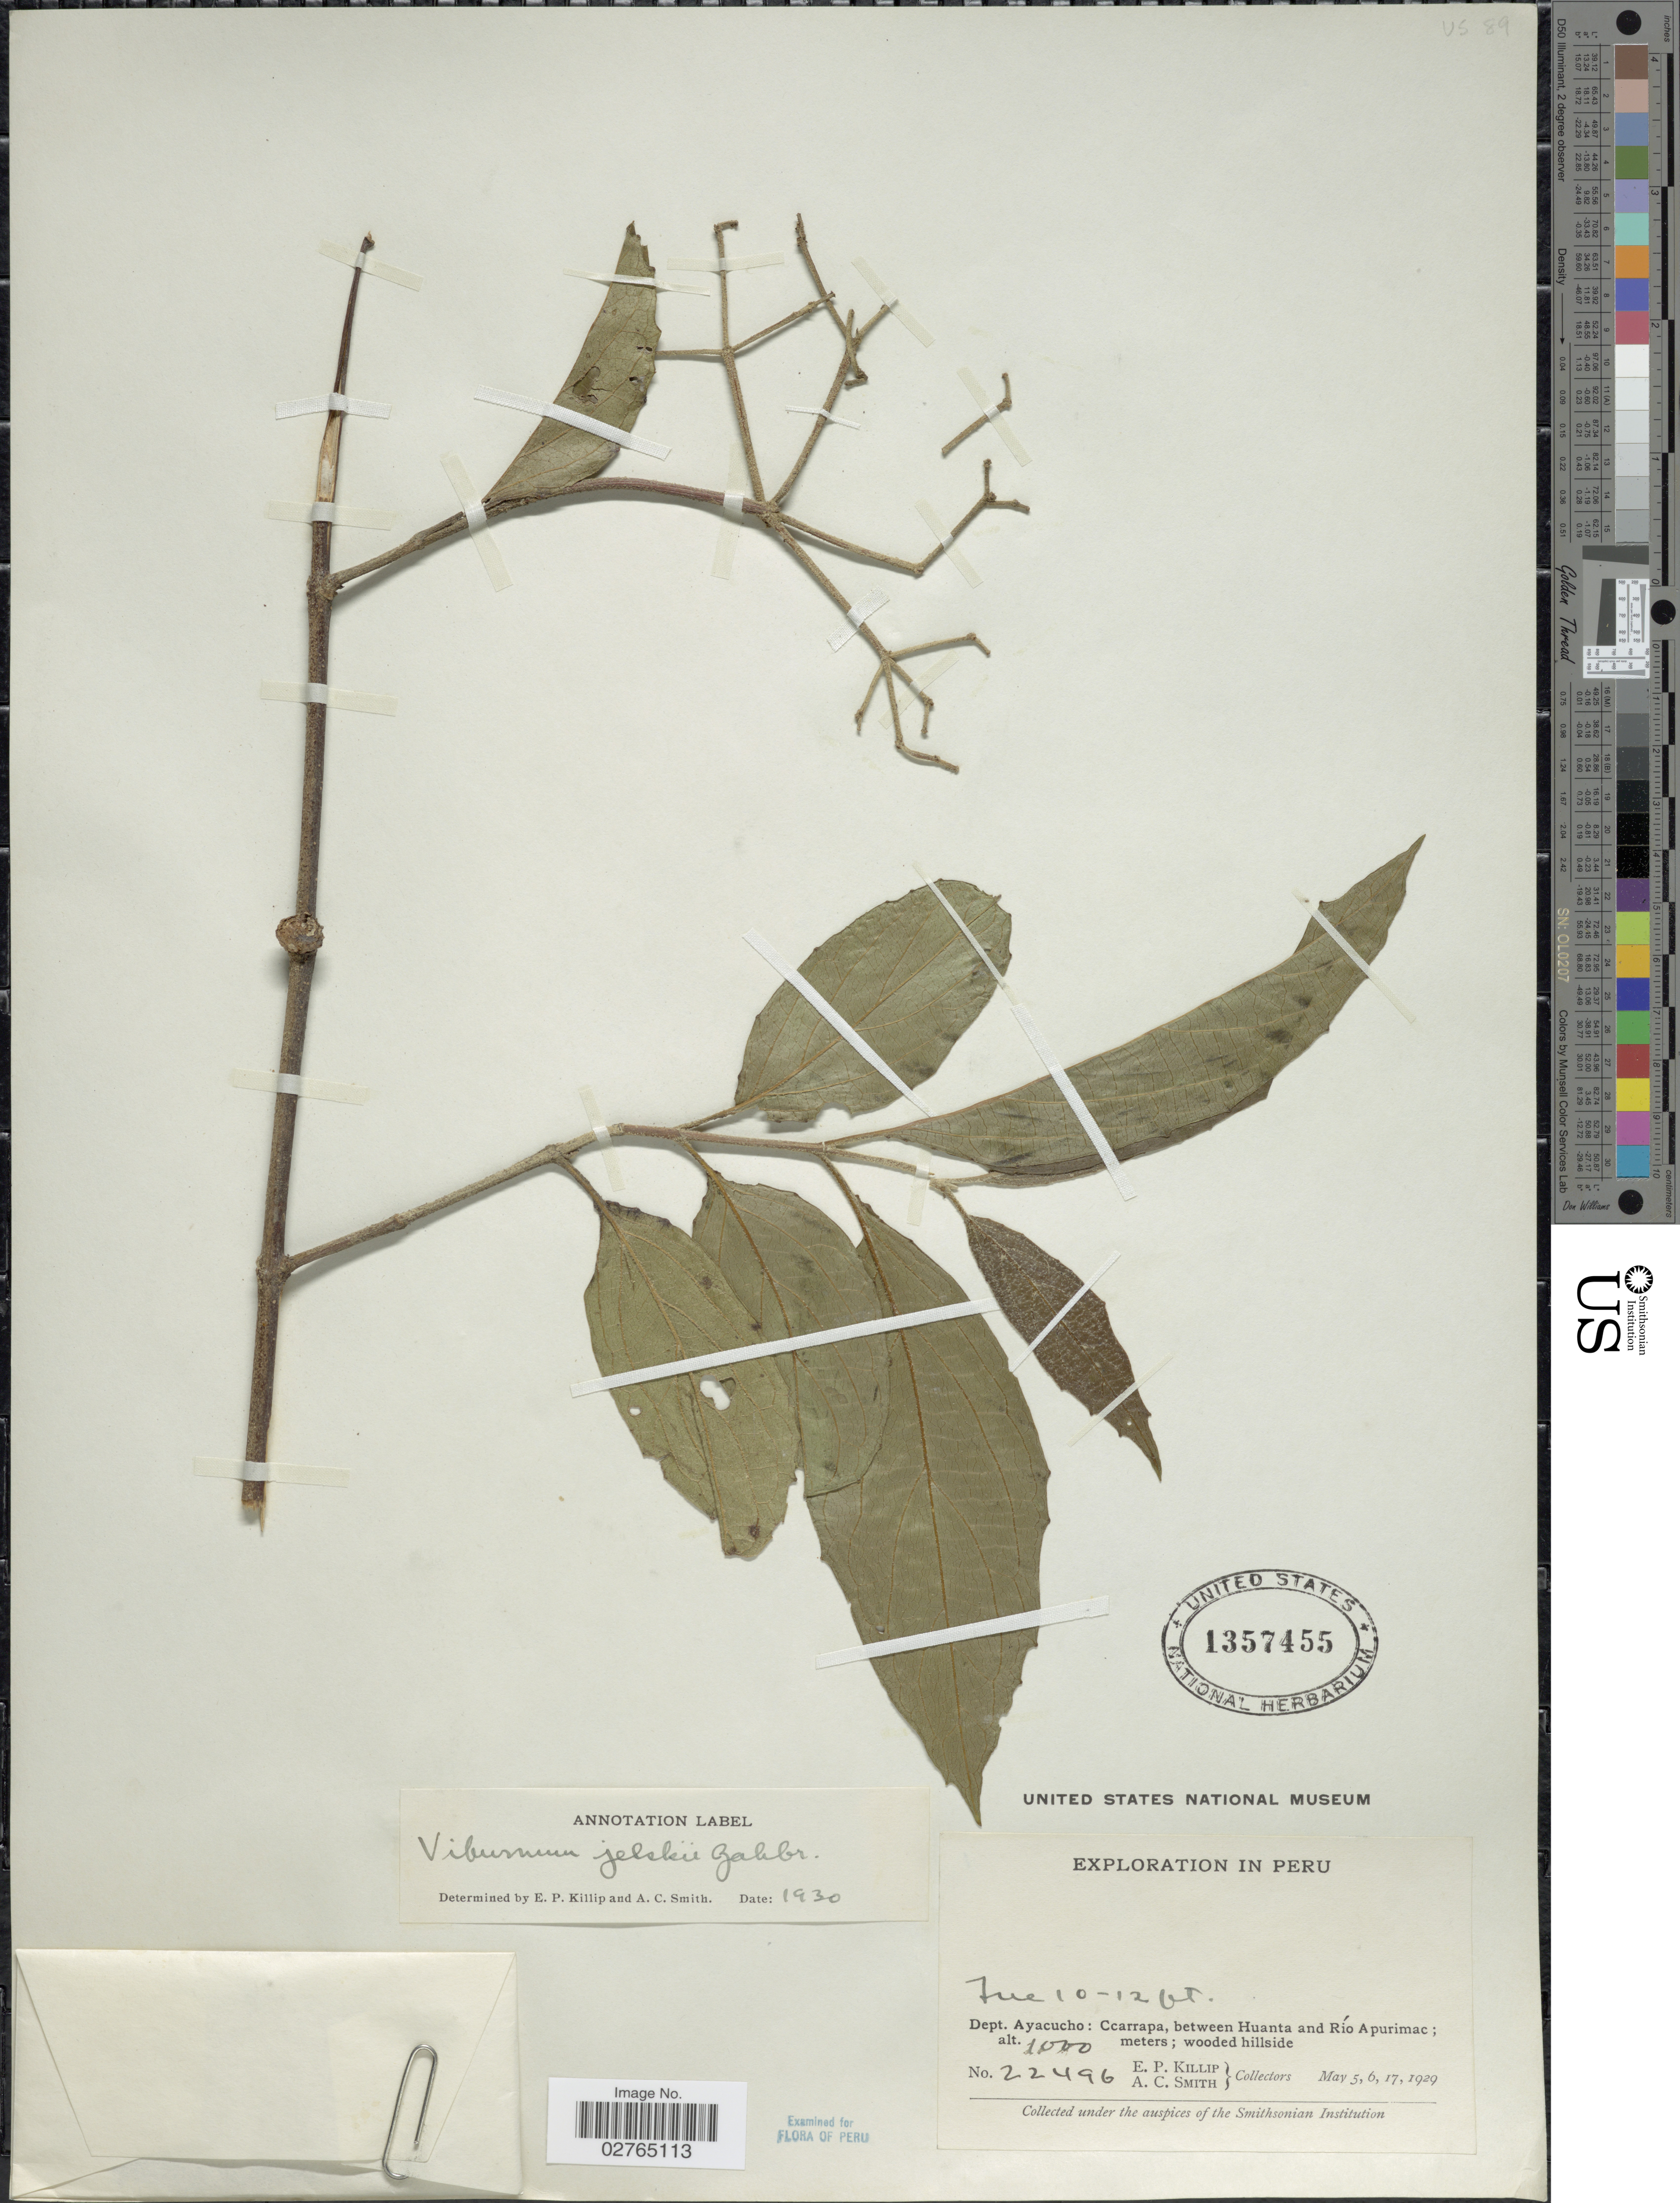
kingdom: Plantae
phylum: Tracheophyta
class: Magnoliopsida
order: Dipsacales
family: Viburnaceae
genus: Viburnum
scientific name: Viburnum jelskii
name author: Zahlbr.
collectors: E. P. Killip & A. C. Smith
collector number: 22496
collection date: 1929-05-05/1929-05-17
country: Peru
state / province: Ayacucho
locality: Dept. Ayacucho: Ccarrapa, between Huanta and Río Apurimac.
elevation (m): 1000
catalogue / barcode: US 1357455